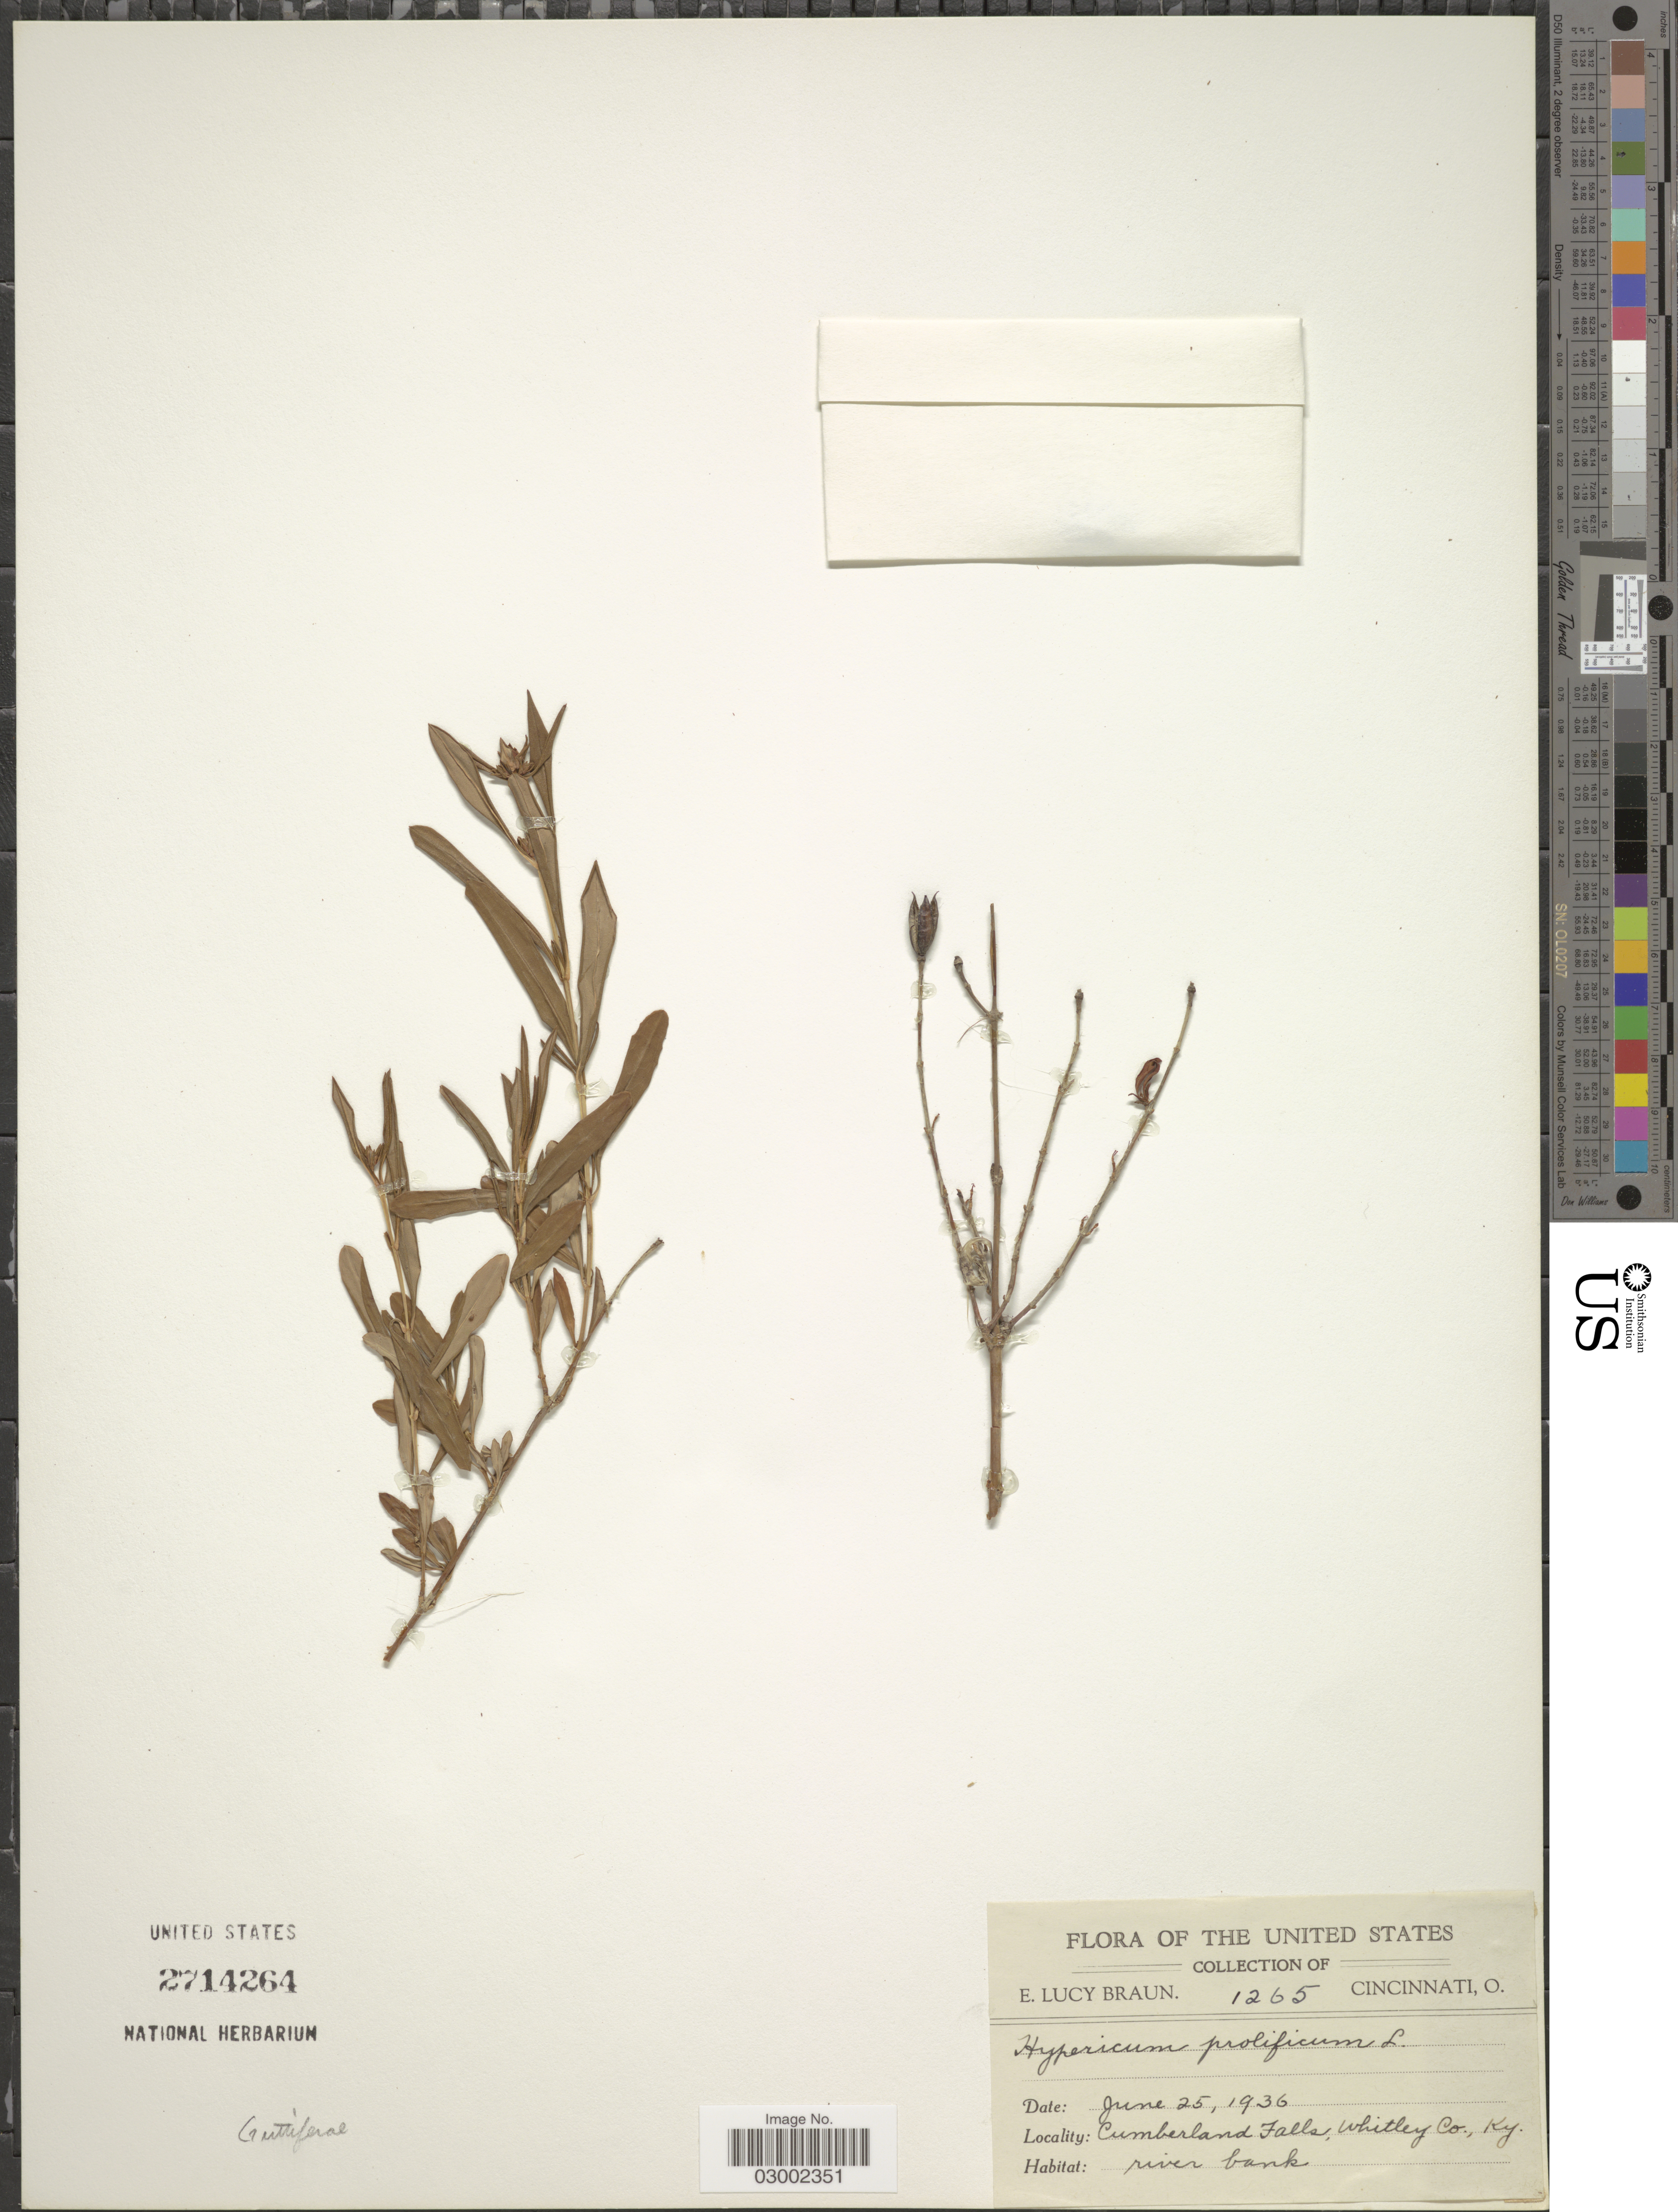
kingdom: Plantae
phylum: Tracheophyta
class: Magnoliopsida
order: Malpighiales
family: Hypericaceae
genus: Hypericum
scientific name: Hypericum prolificum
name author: L.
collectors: E. L. Braun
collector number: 1265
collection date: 1936-06-25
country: United States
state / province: Kentucky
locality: Cumberland Falls, Whitley Co.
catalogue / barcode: US 2714264